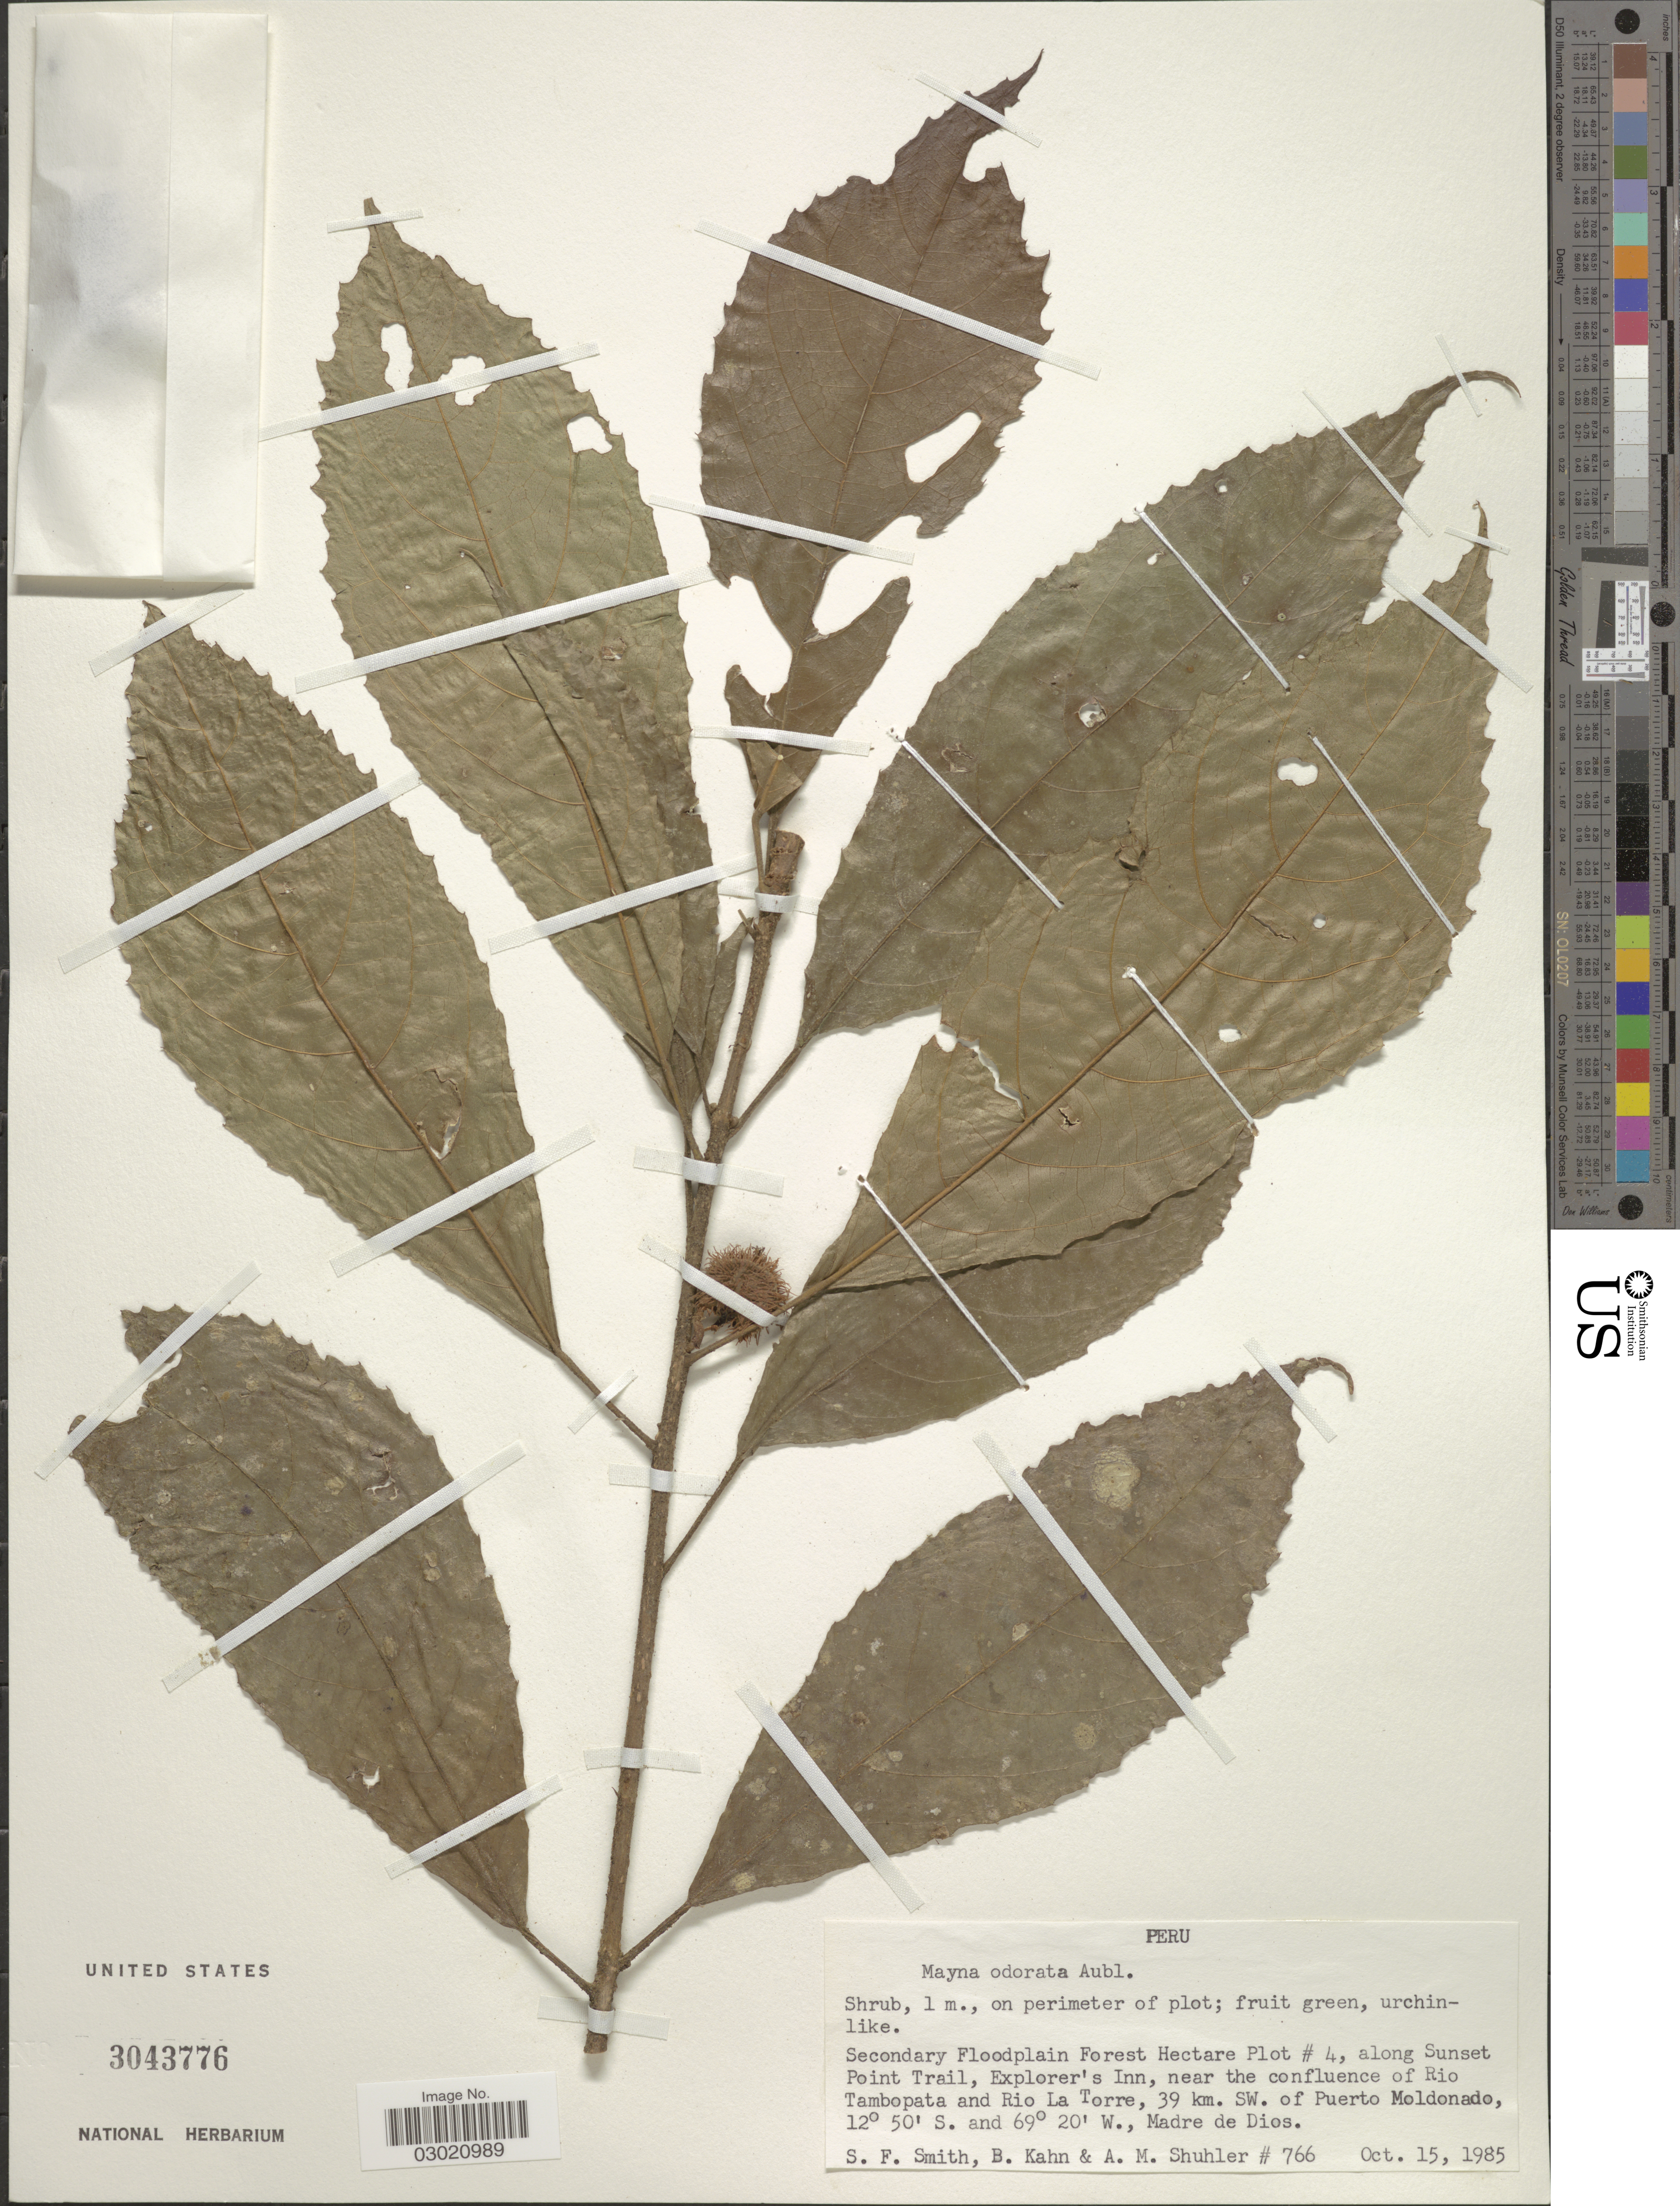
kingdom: Plantae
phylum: Tracheophyta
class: Magnoliopsida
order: Malpighiales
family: Achariaceae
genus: Mayna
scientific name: Mayna odorata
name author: Aubl.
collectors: S.F. Smith, B. Kahn & A. Shuhler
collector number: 766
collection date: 1985-10-15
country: Peru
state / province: Madre de Dios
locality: Secondary Floodplain Forest Hectare PLot # 4, along Sunset Point Trail, Explorer's Inn, near the confluence of Rio Tambopata and Rio La Torre, 39 km. SW. of Puerto Moldonado.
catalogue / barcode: US 3043776